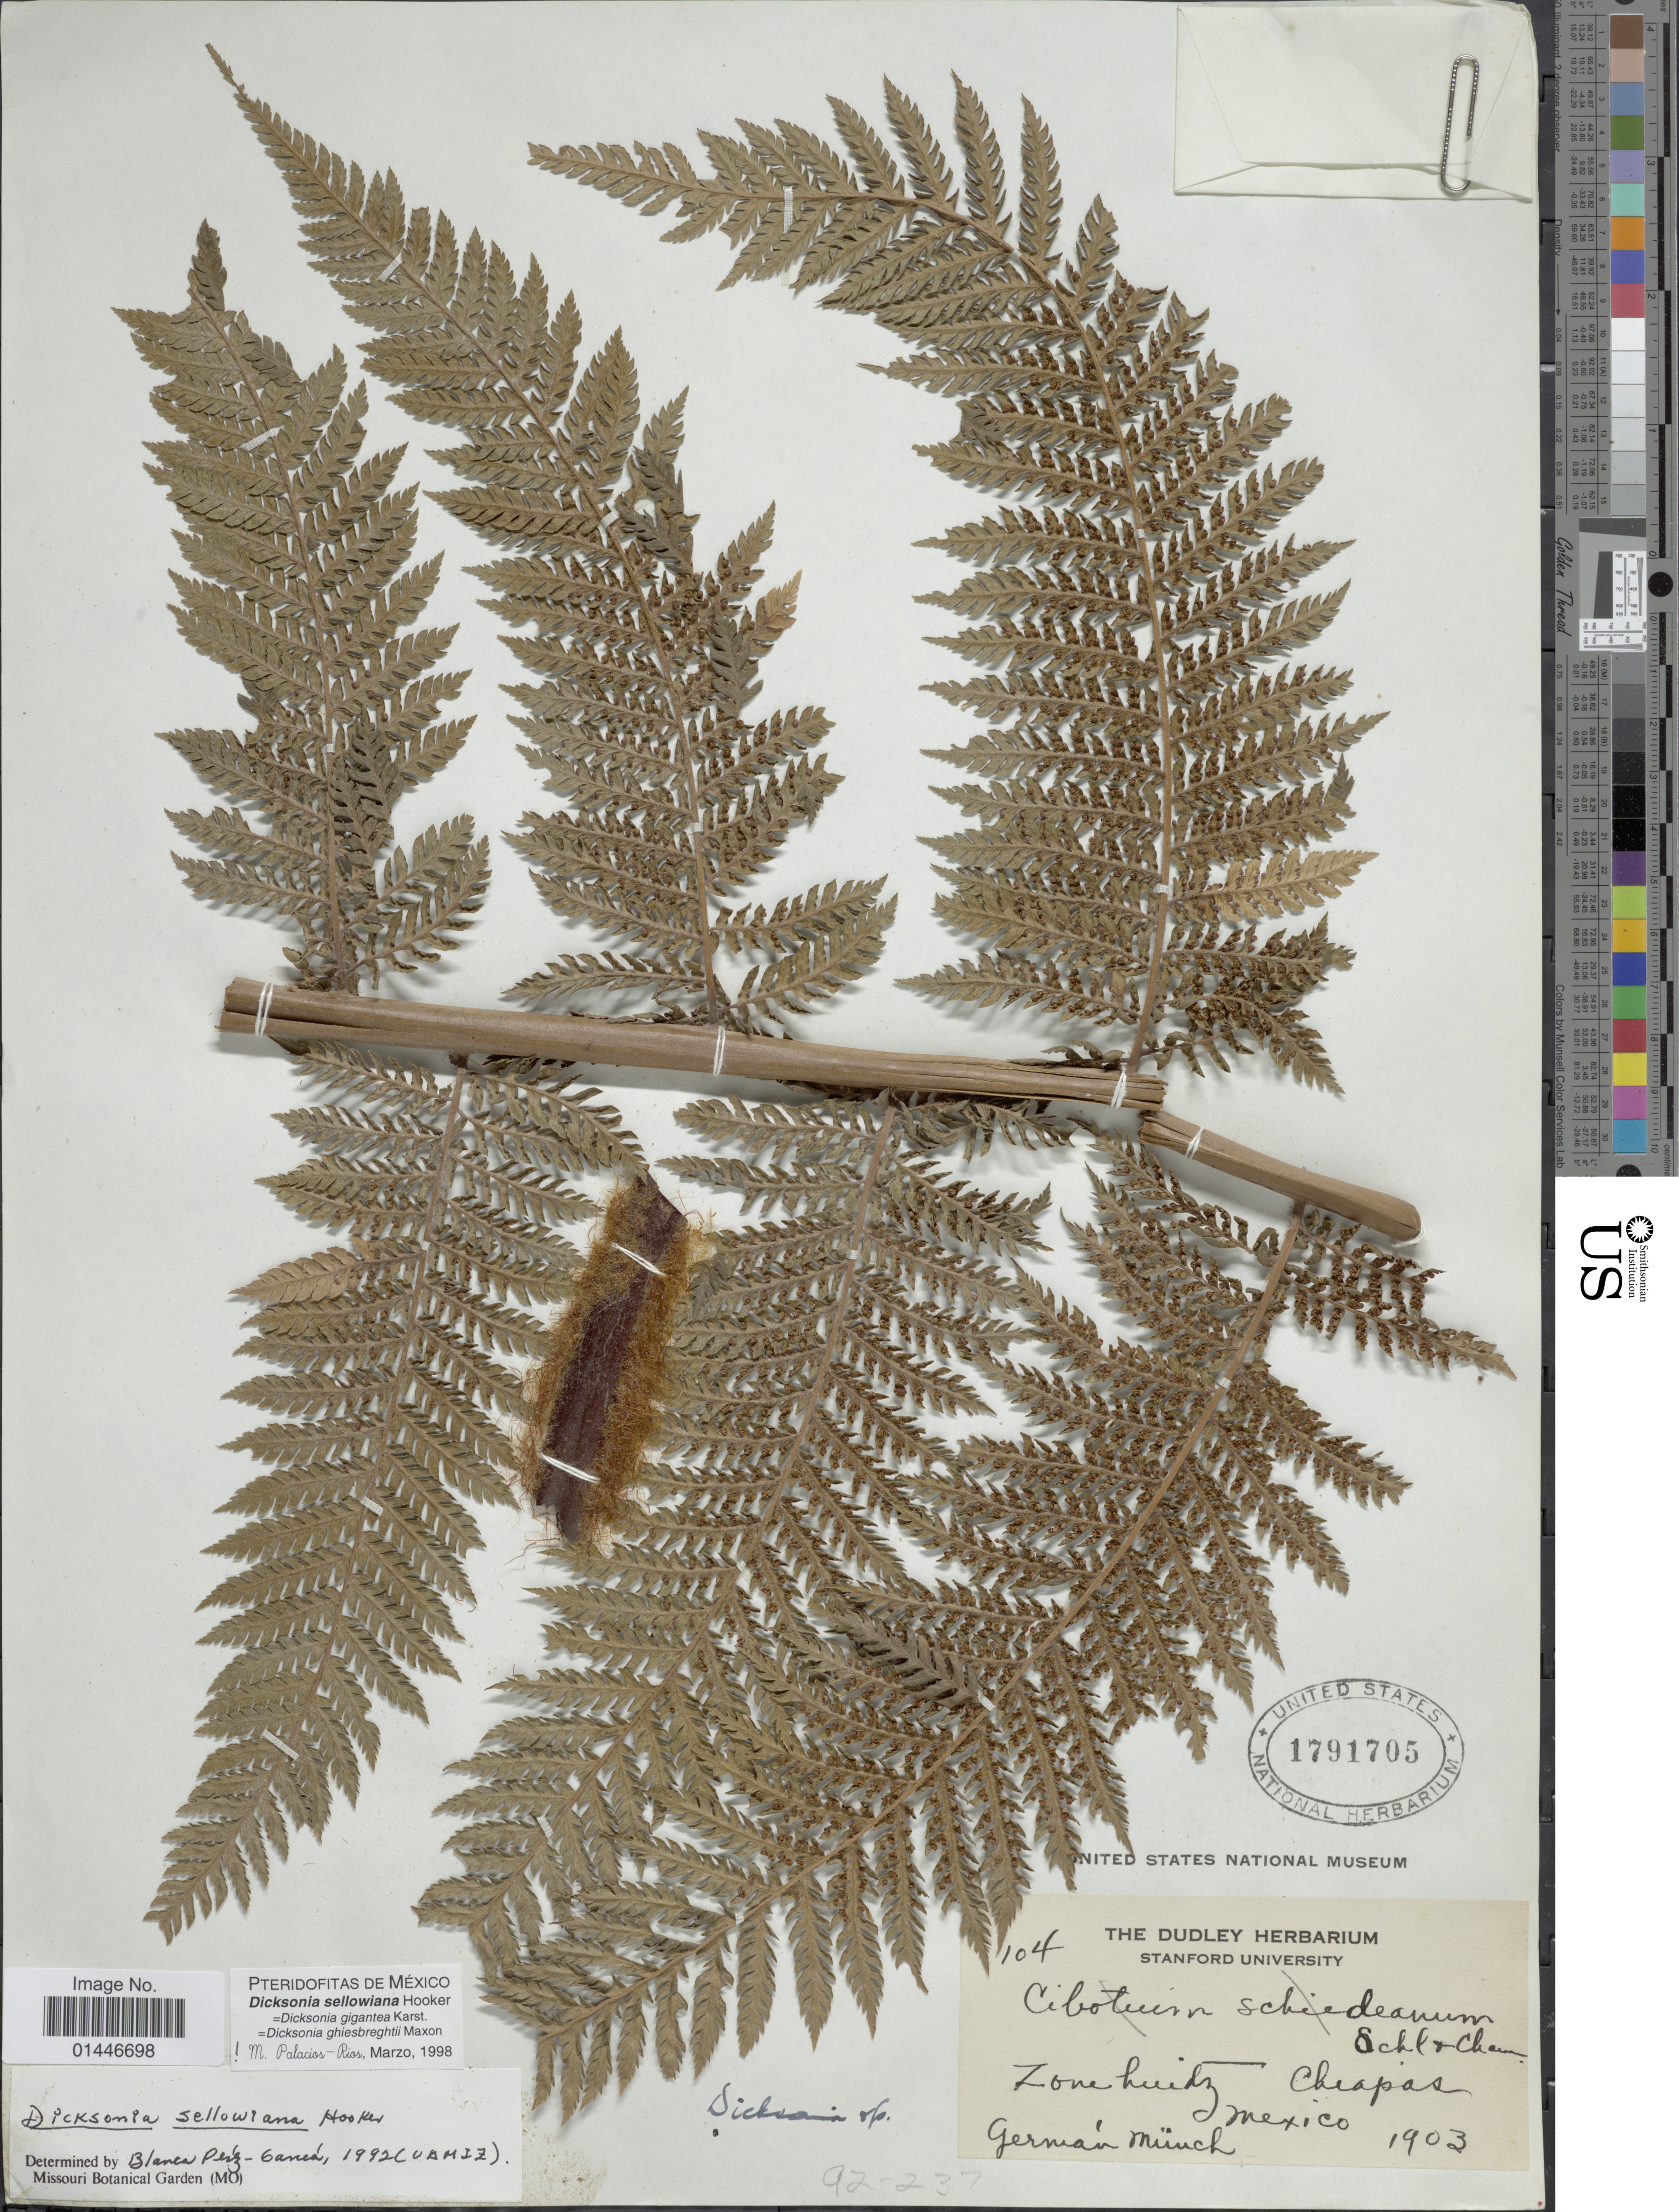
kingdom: Plantae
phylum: Tracheophyta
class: Polypodiopsida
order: Cyatheales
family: Dicksoniaceae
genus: Dicksonia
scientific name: Dicksonia sellowiana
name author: Hook.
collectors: G. Munch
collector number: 104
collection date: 1903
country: Mexico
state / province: Chiapas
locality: Zoenhuitz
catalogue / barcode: US 1791705